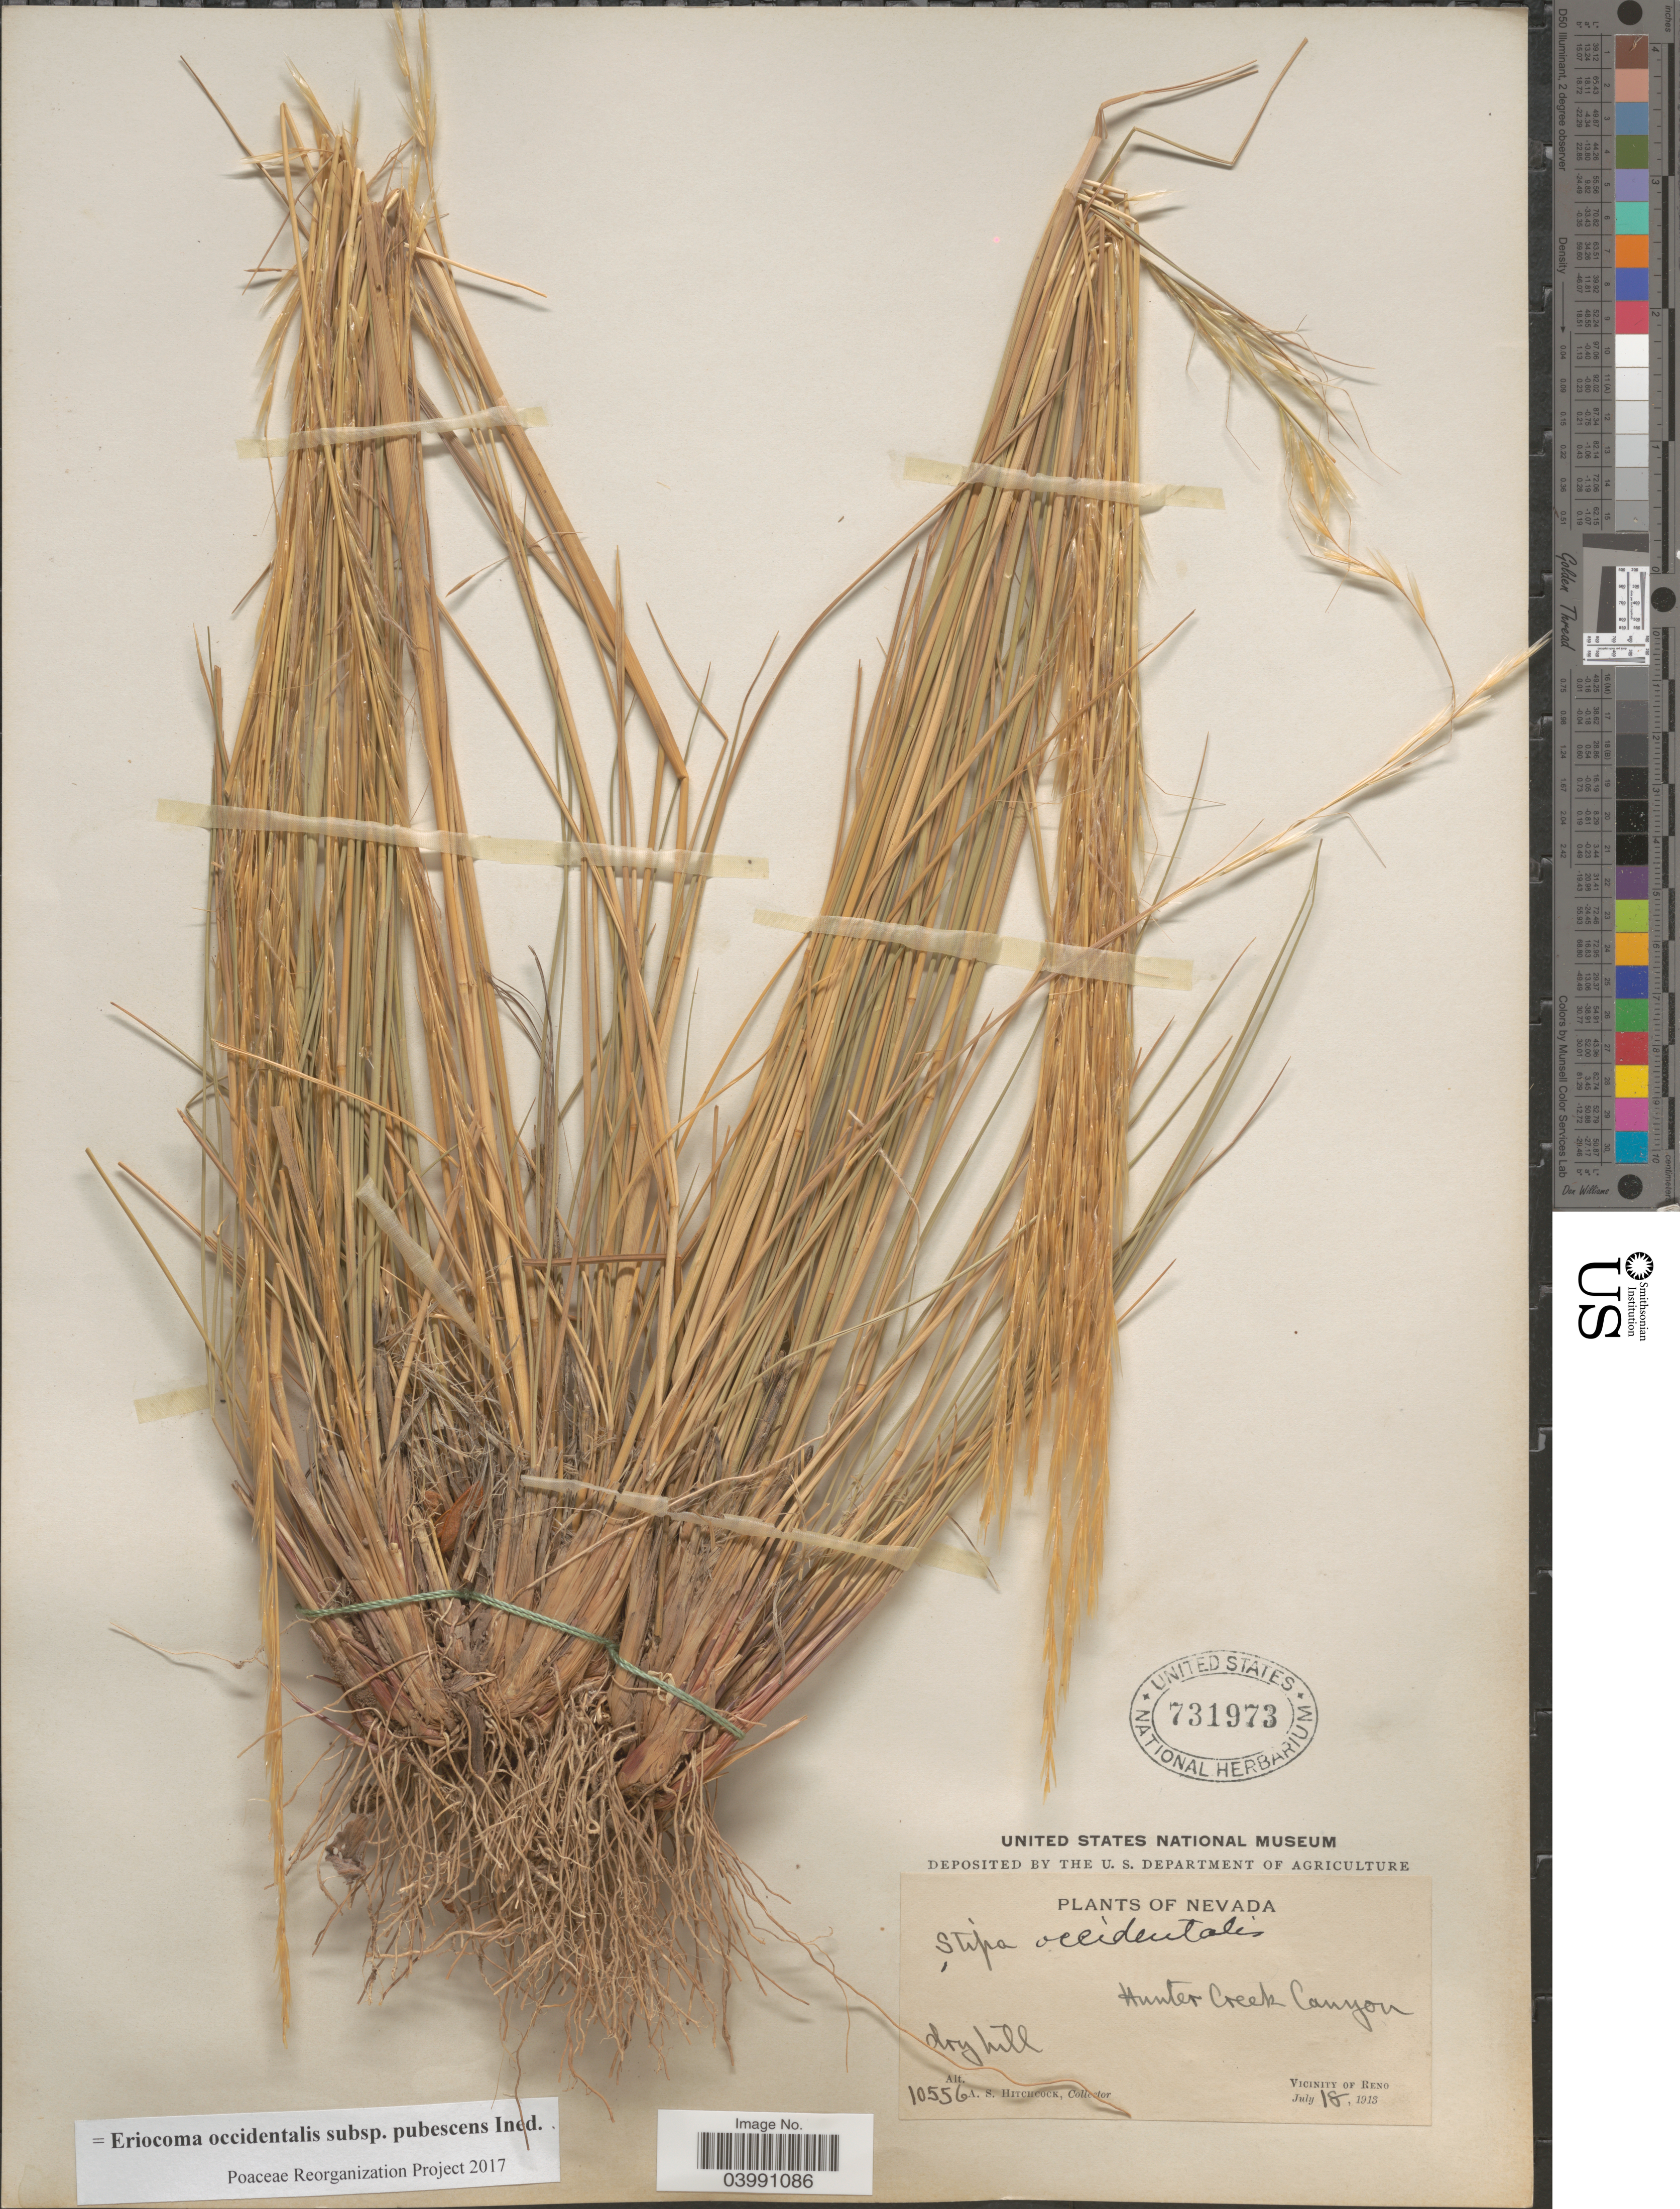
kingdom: Plantae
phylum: Tracheophyta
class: Liliopsida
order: Poales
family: Poaceae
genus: Eriocoma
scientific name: Eriocoma occidentalis subsp. pubescens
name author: (Vasey) Romasch.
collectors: A. S. Hitchcock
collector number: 10556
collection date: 1913-07-18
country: United States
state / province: Nevada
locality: Hunter Creek Canyon. Vicinity of Reno.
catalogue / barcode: US 731973